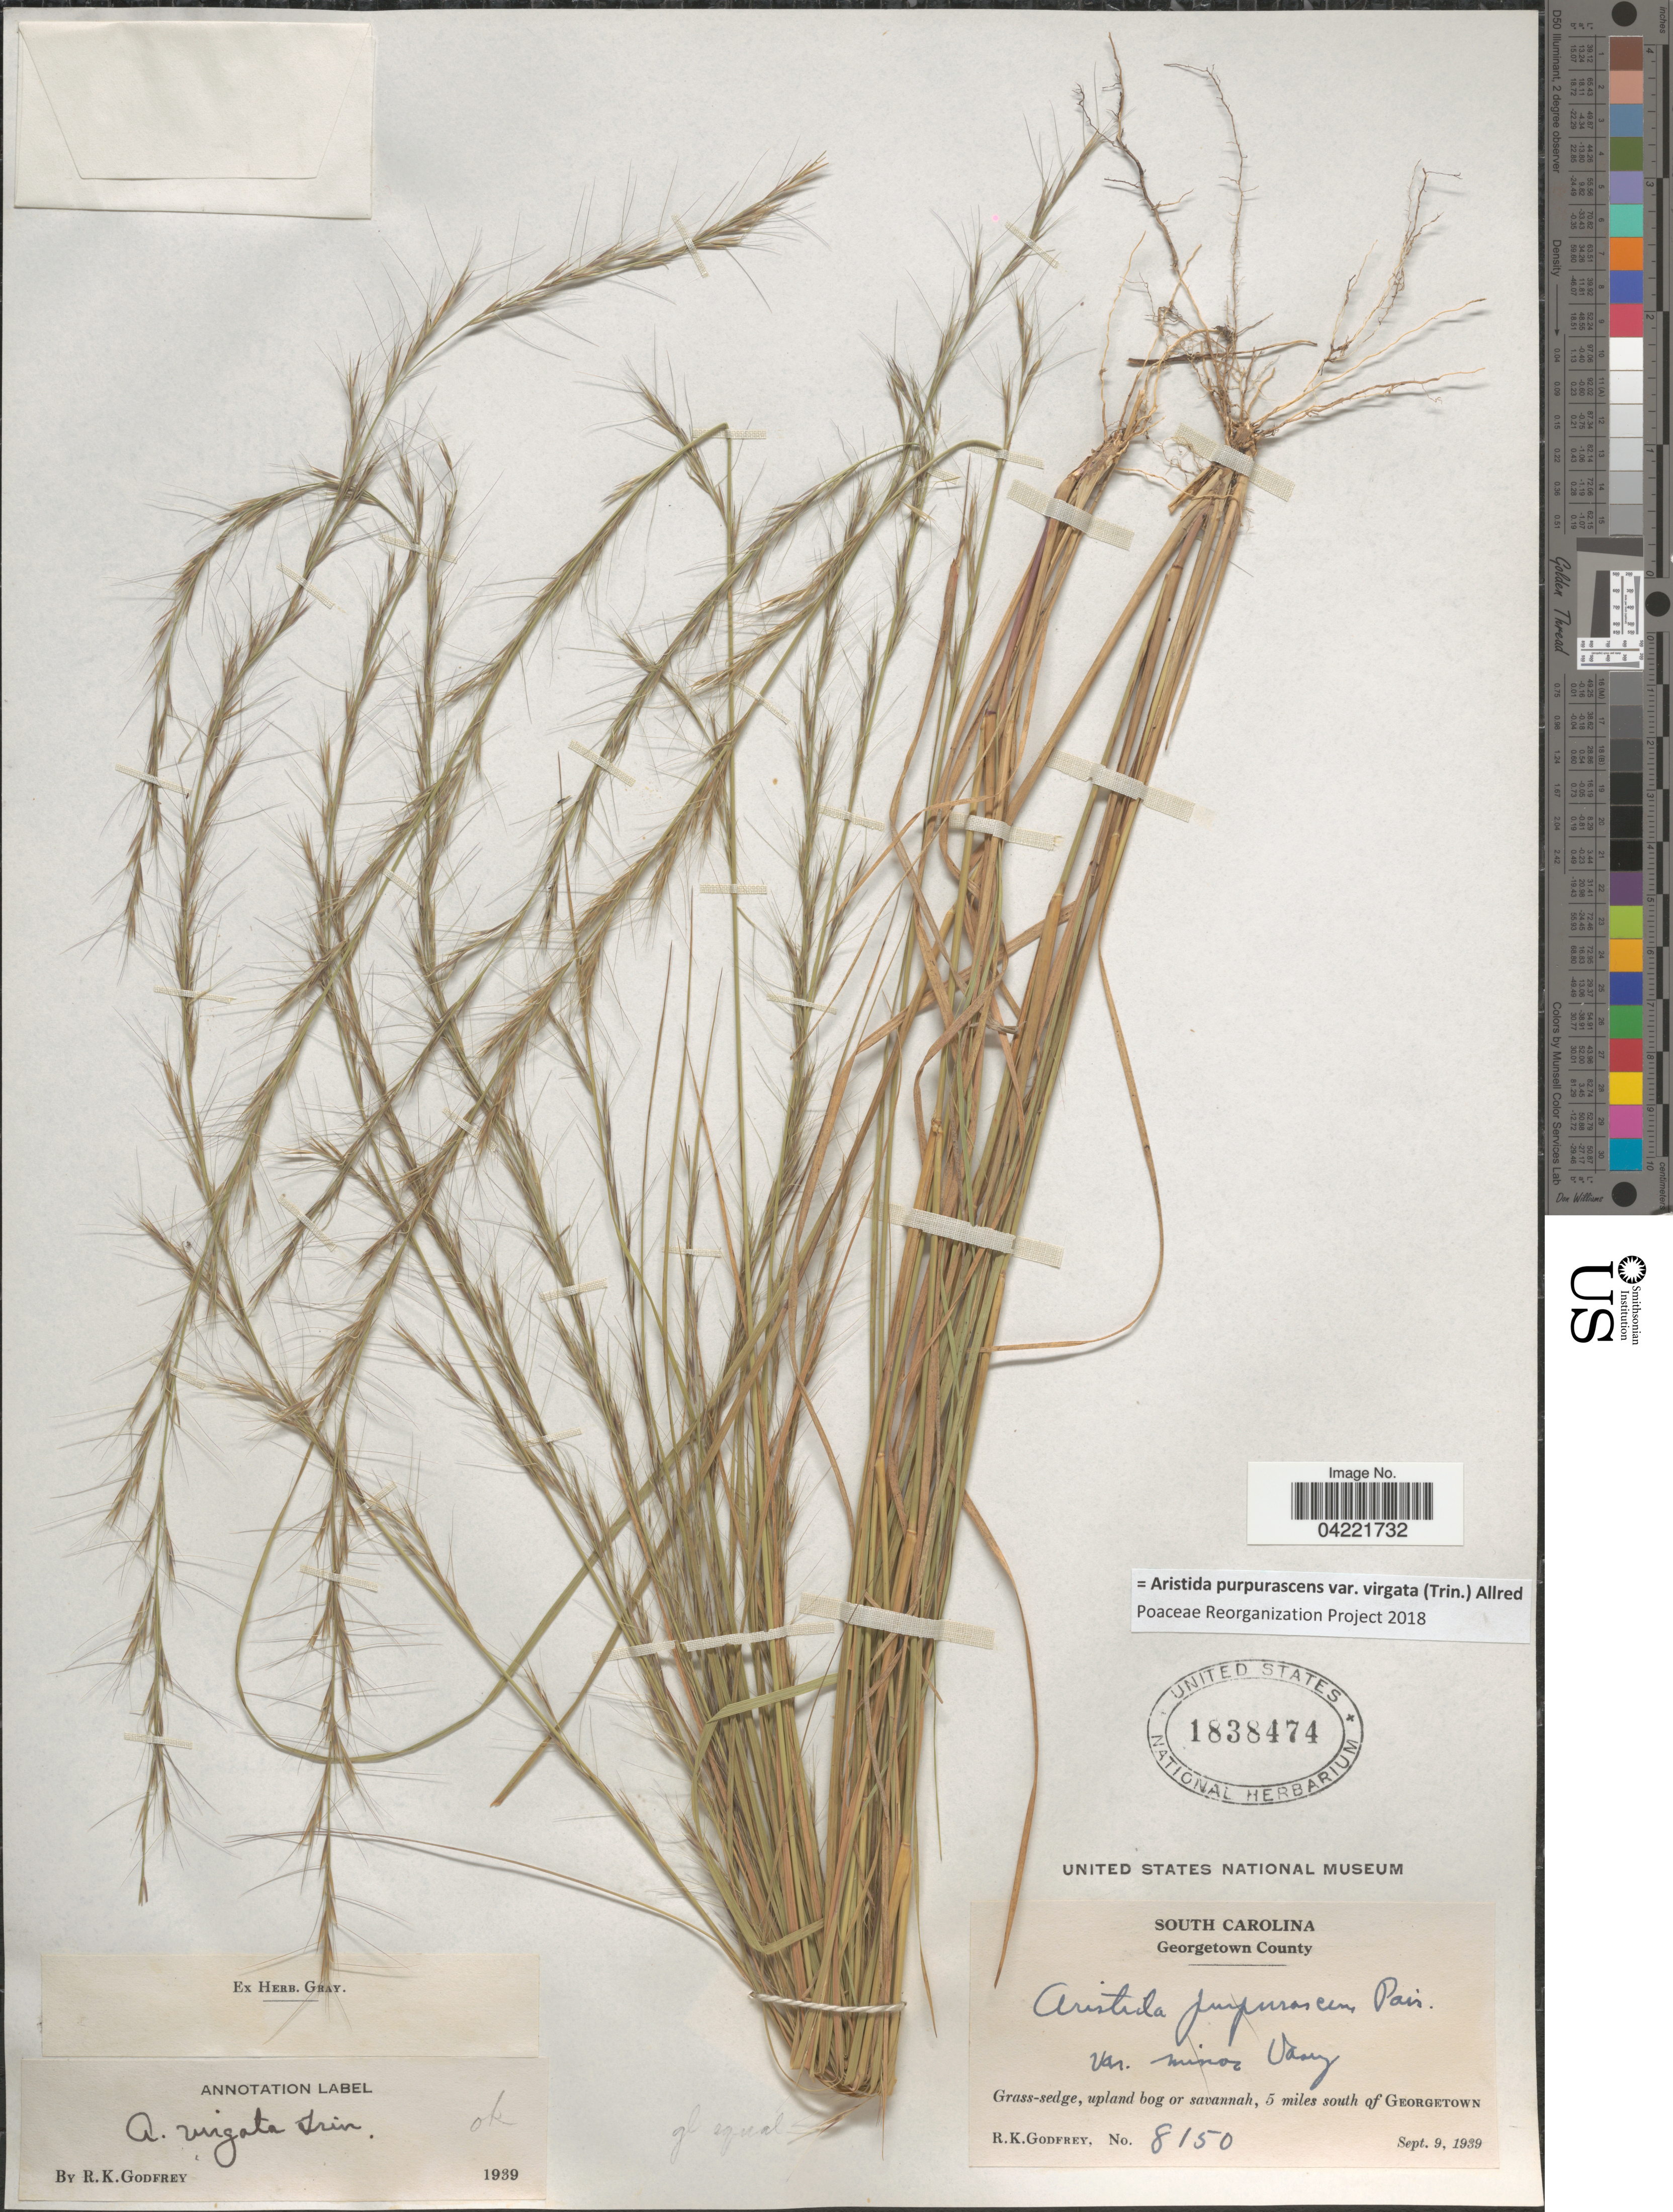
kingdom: Plantae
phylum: Tracheophyta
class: Liliopsida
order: Poales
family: Poaceae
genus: Aristida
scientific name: Aristida purpurascens var. virgata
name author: (Trin.) Allred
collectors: R. K. Godfrey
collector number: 8150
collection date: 1939-09-09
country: United States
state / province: South Carolina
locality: Georgetown County. Grass-sedge, upland bog or savannah, 5 miles south of Georgetown.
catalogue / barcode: US 1838474